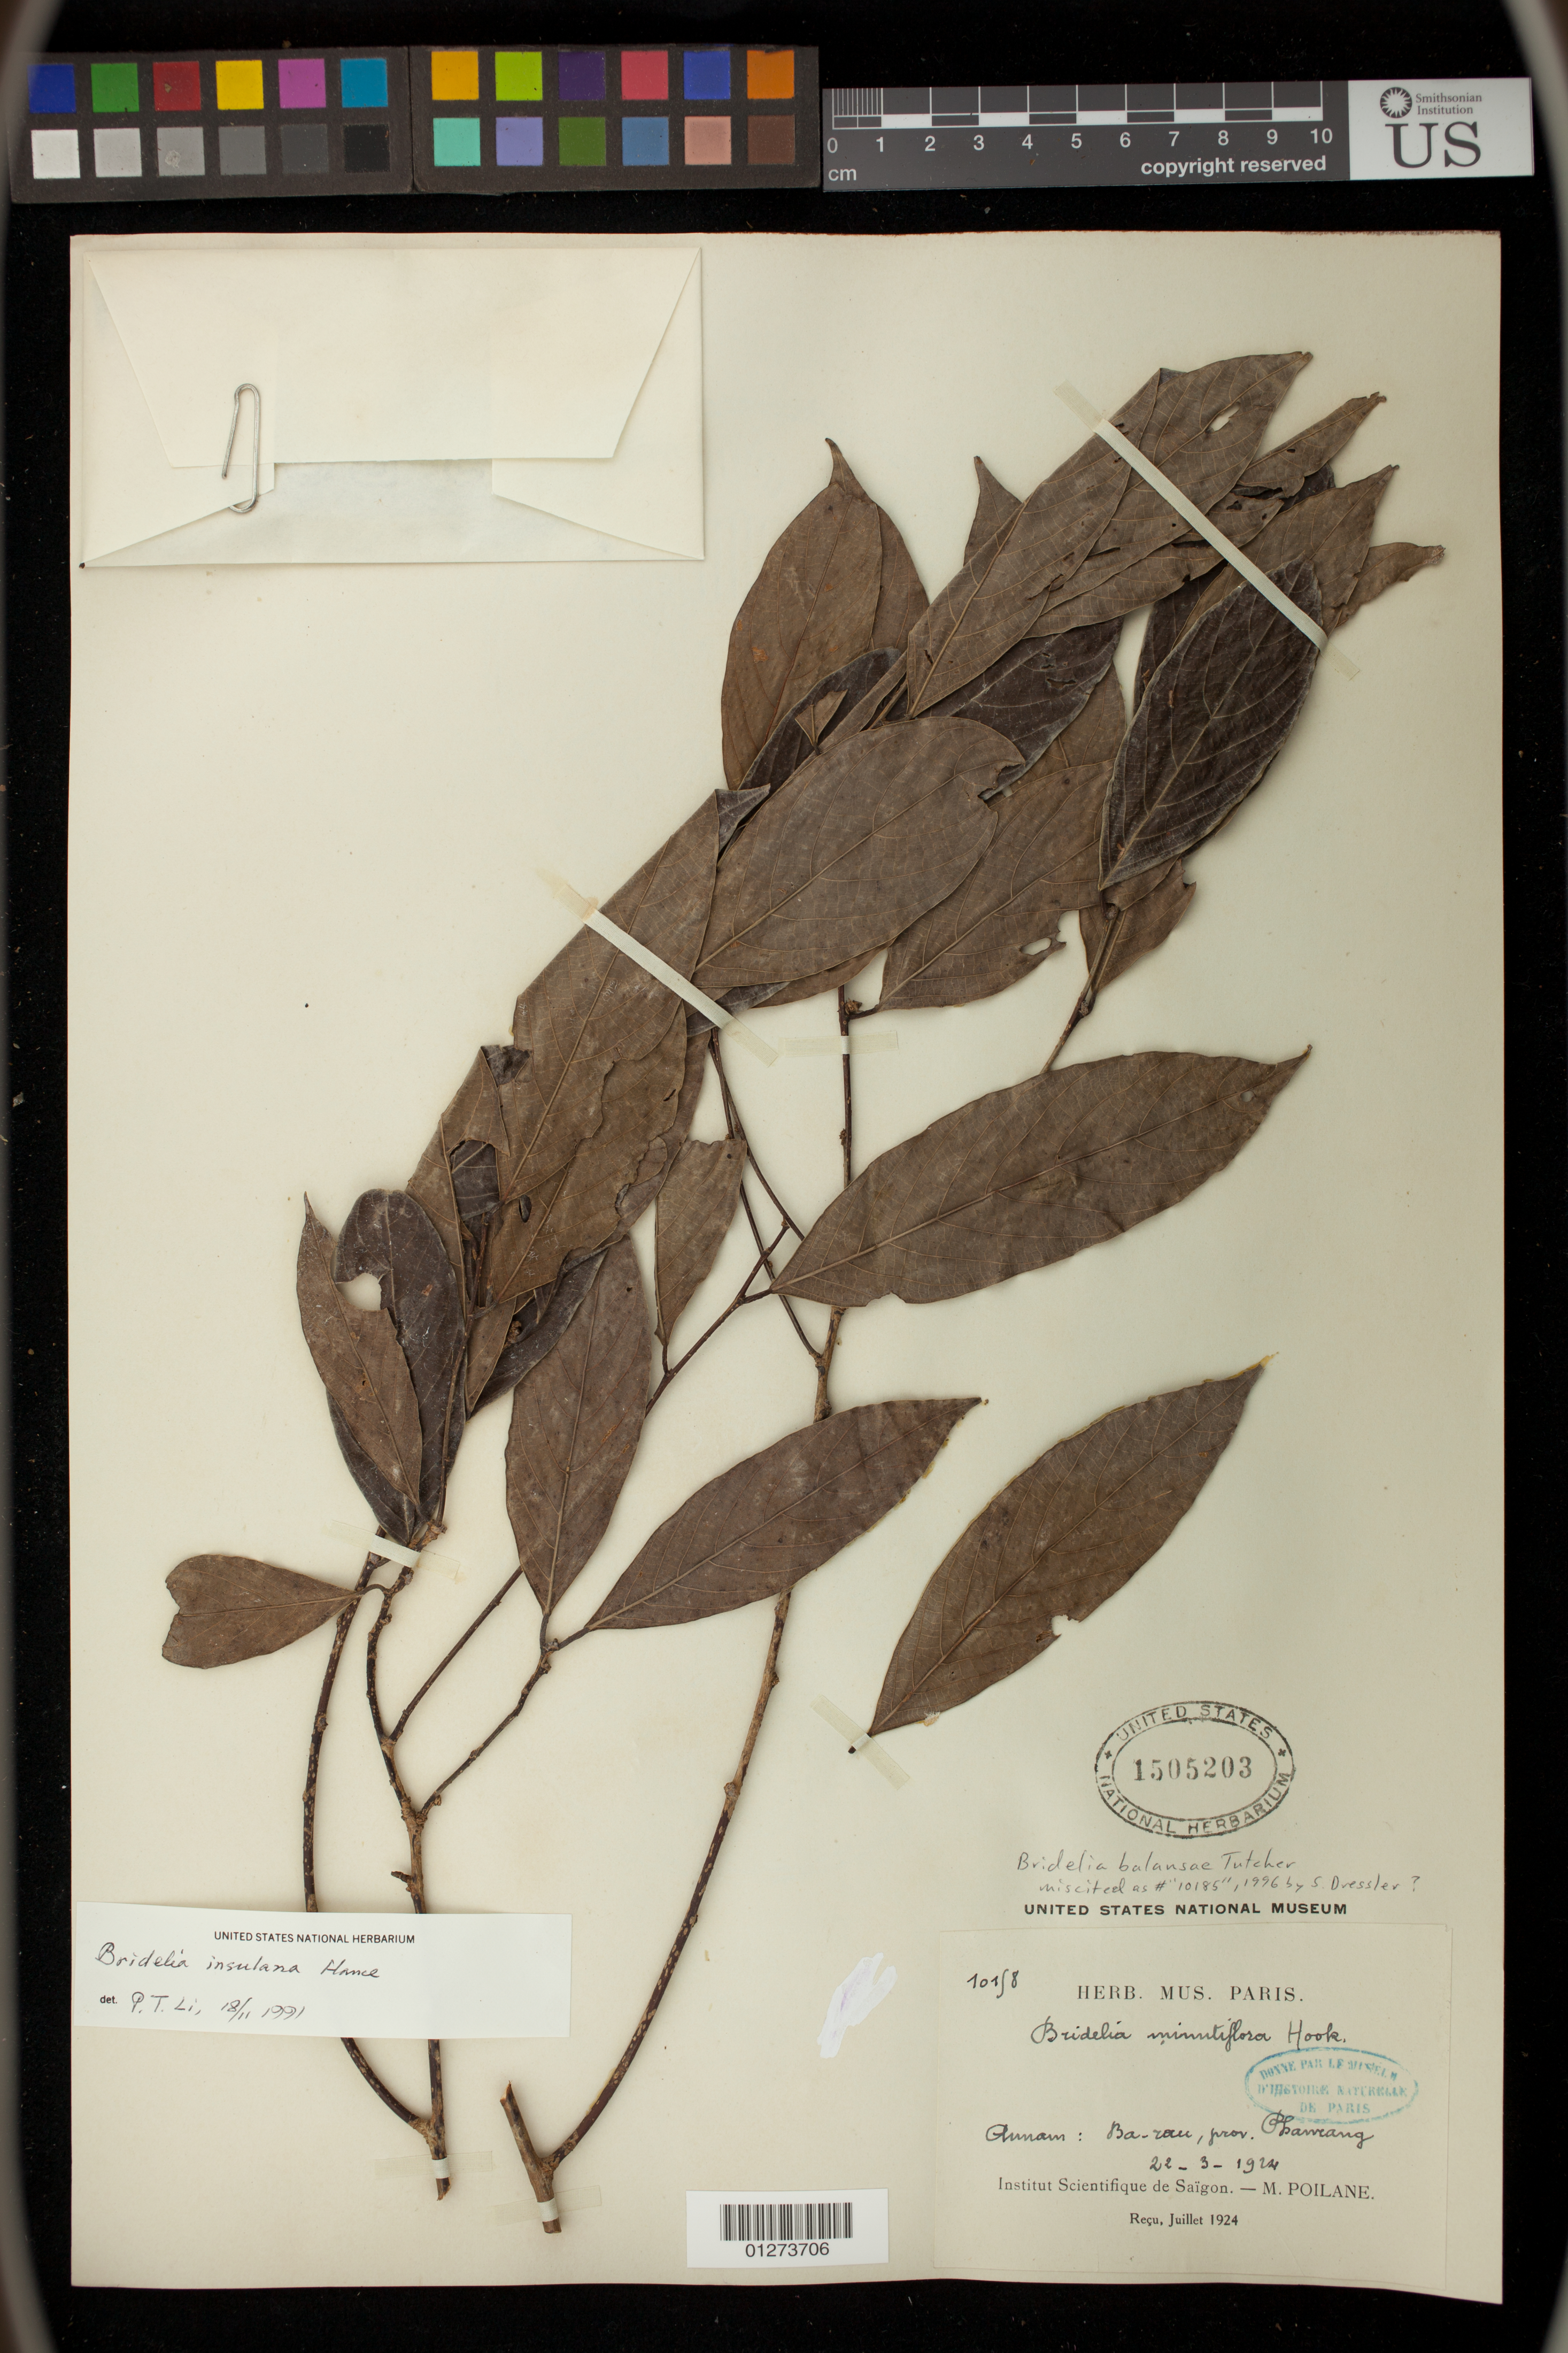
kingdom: Plantae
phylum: Tracheophyta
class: Magnoliopsida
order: Malpighiales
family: Phyllanthaceae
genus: Bridelia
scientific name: Bridelia balansae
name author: Tutcher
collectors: M. Poilane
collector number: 10158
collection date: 1924-03-22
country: Vietnam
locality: Annam: Ba-zou, prov. Phamang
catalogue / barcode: US 1505203